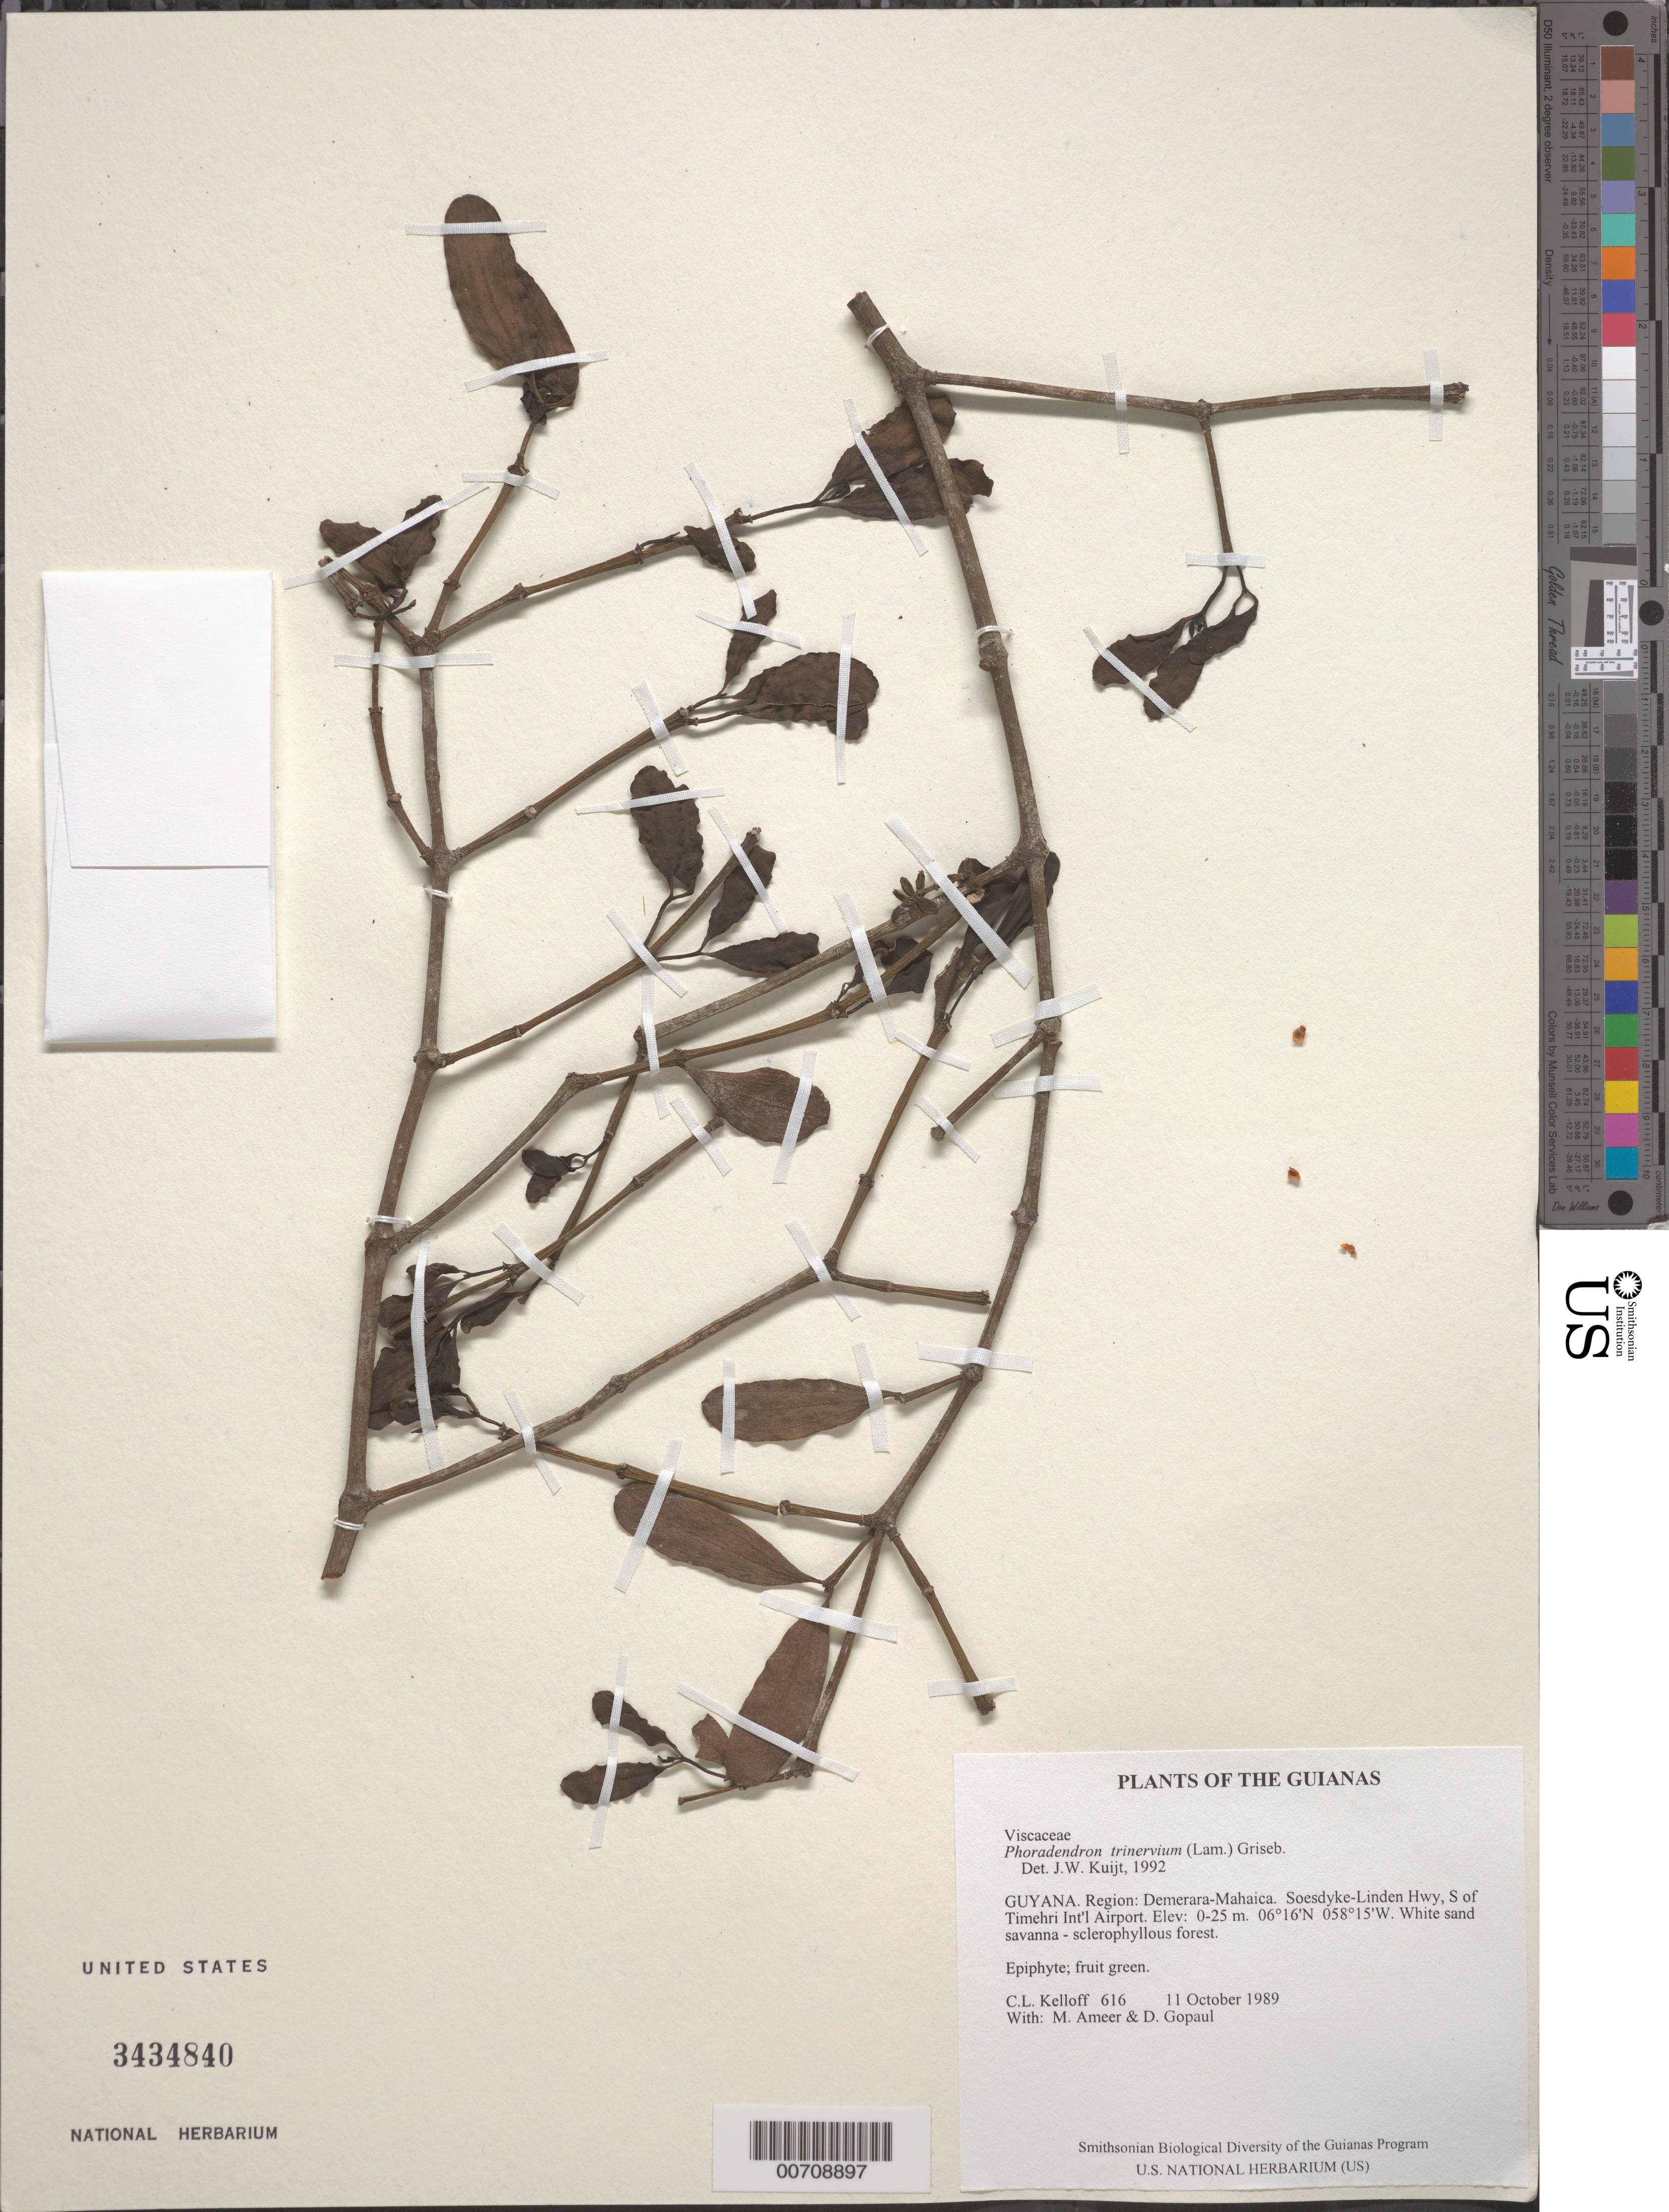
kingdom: Plantae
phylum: Tracheophyta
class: Magnoliopsida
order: Santalales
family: Viscaceae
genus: Phoradendron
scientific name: Phoradendron trinervium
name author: (Lam.) Griseb.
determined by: Kuijt, Job, (CANADA)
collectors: C. L. Kelloff, M. Ameer & D. Gopaul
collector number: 616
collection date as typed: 11 October 1989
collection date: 1989-10-11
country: Guyana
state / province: Demerara-Mahaica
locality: Soesdyke-Linden Hwy, S of Timehri Int'l Airport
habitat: White sand savanna - sclerophyllous forest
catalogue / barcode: US 3434840